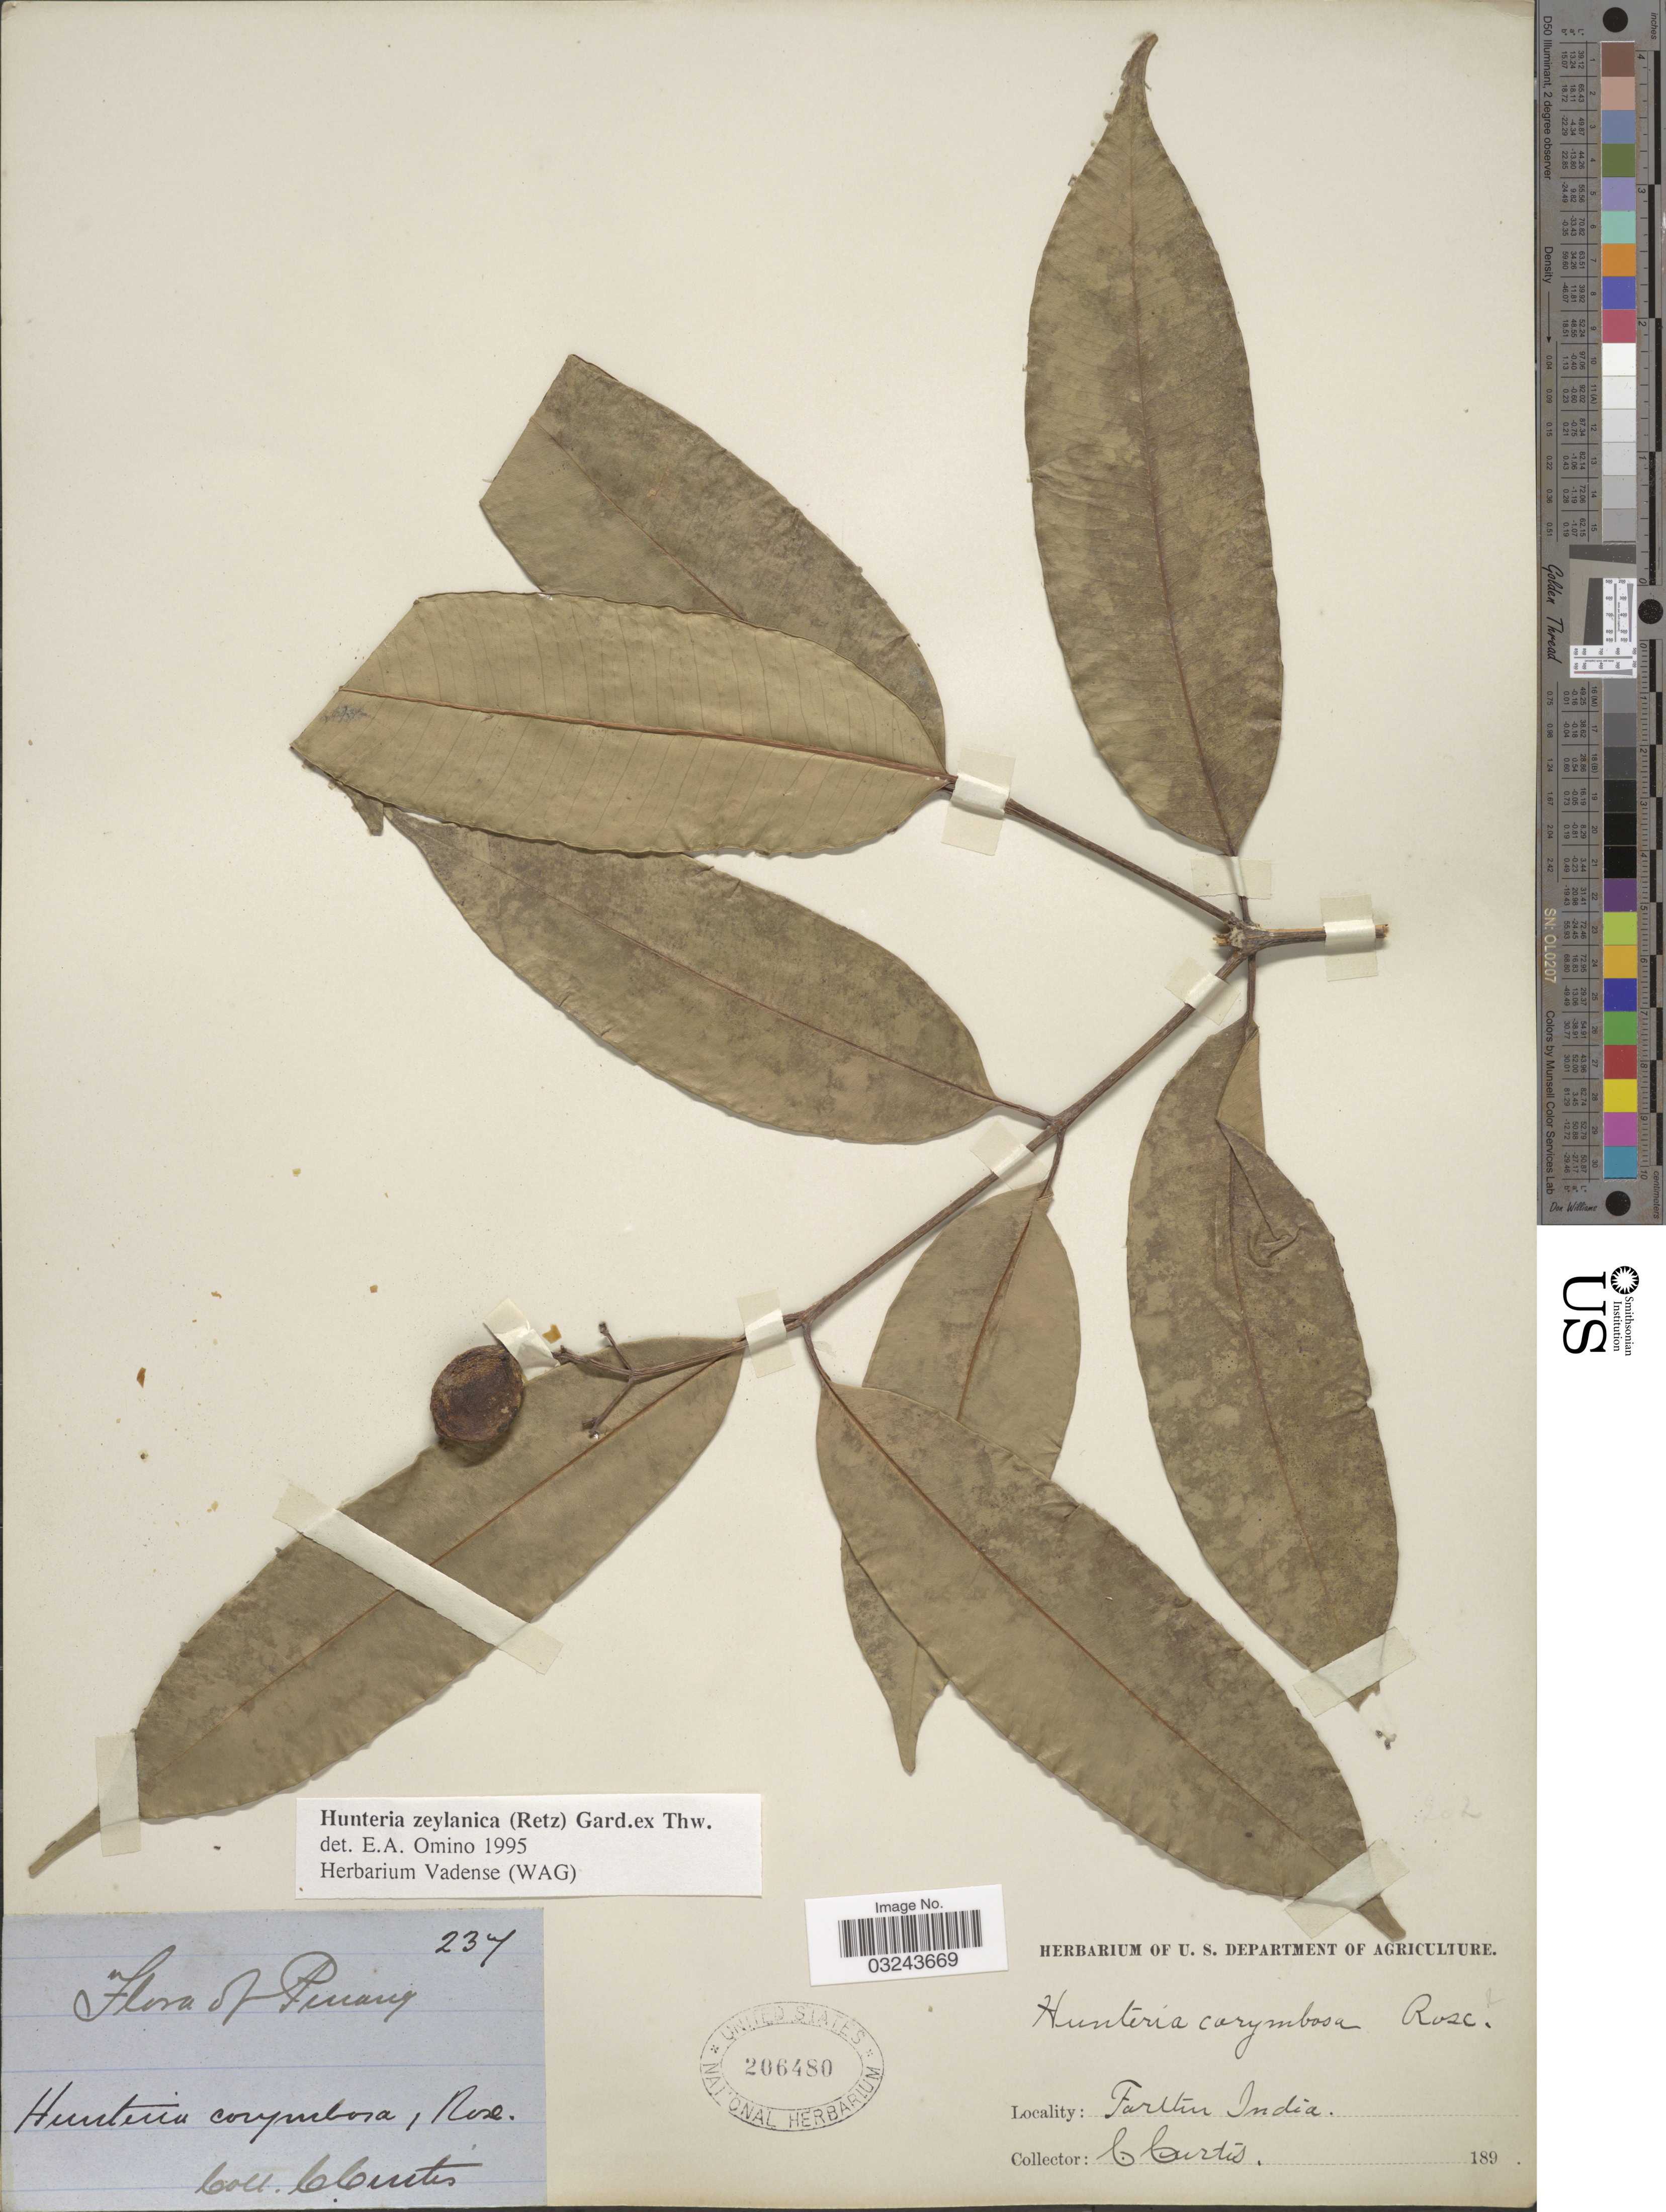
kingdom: Plantae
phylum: Tracheophyta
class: Magnoliopsida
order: Gentianales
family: Apocynaceae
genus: Hunteria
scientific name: Hunteria zeylanica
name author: (Retz.) Gardner ex Thwaites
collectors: C. Curtis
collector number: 237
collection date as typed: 189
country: Malaysia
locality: Penang. Farther India.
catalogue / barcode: US 206480